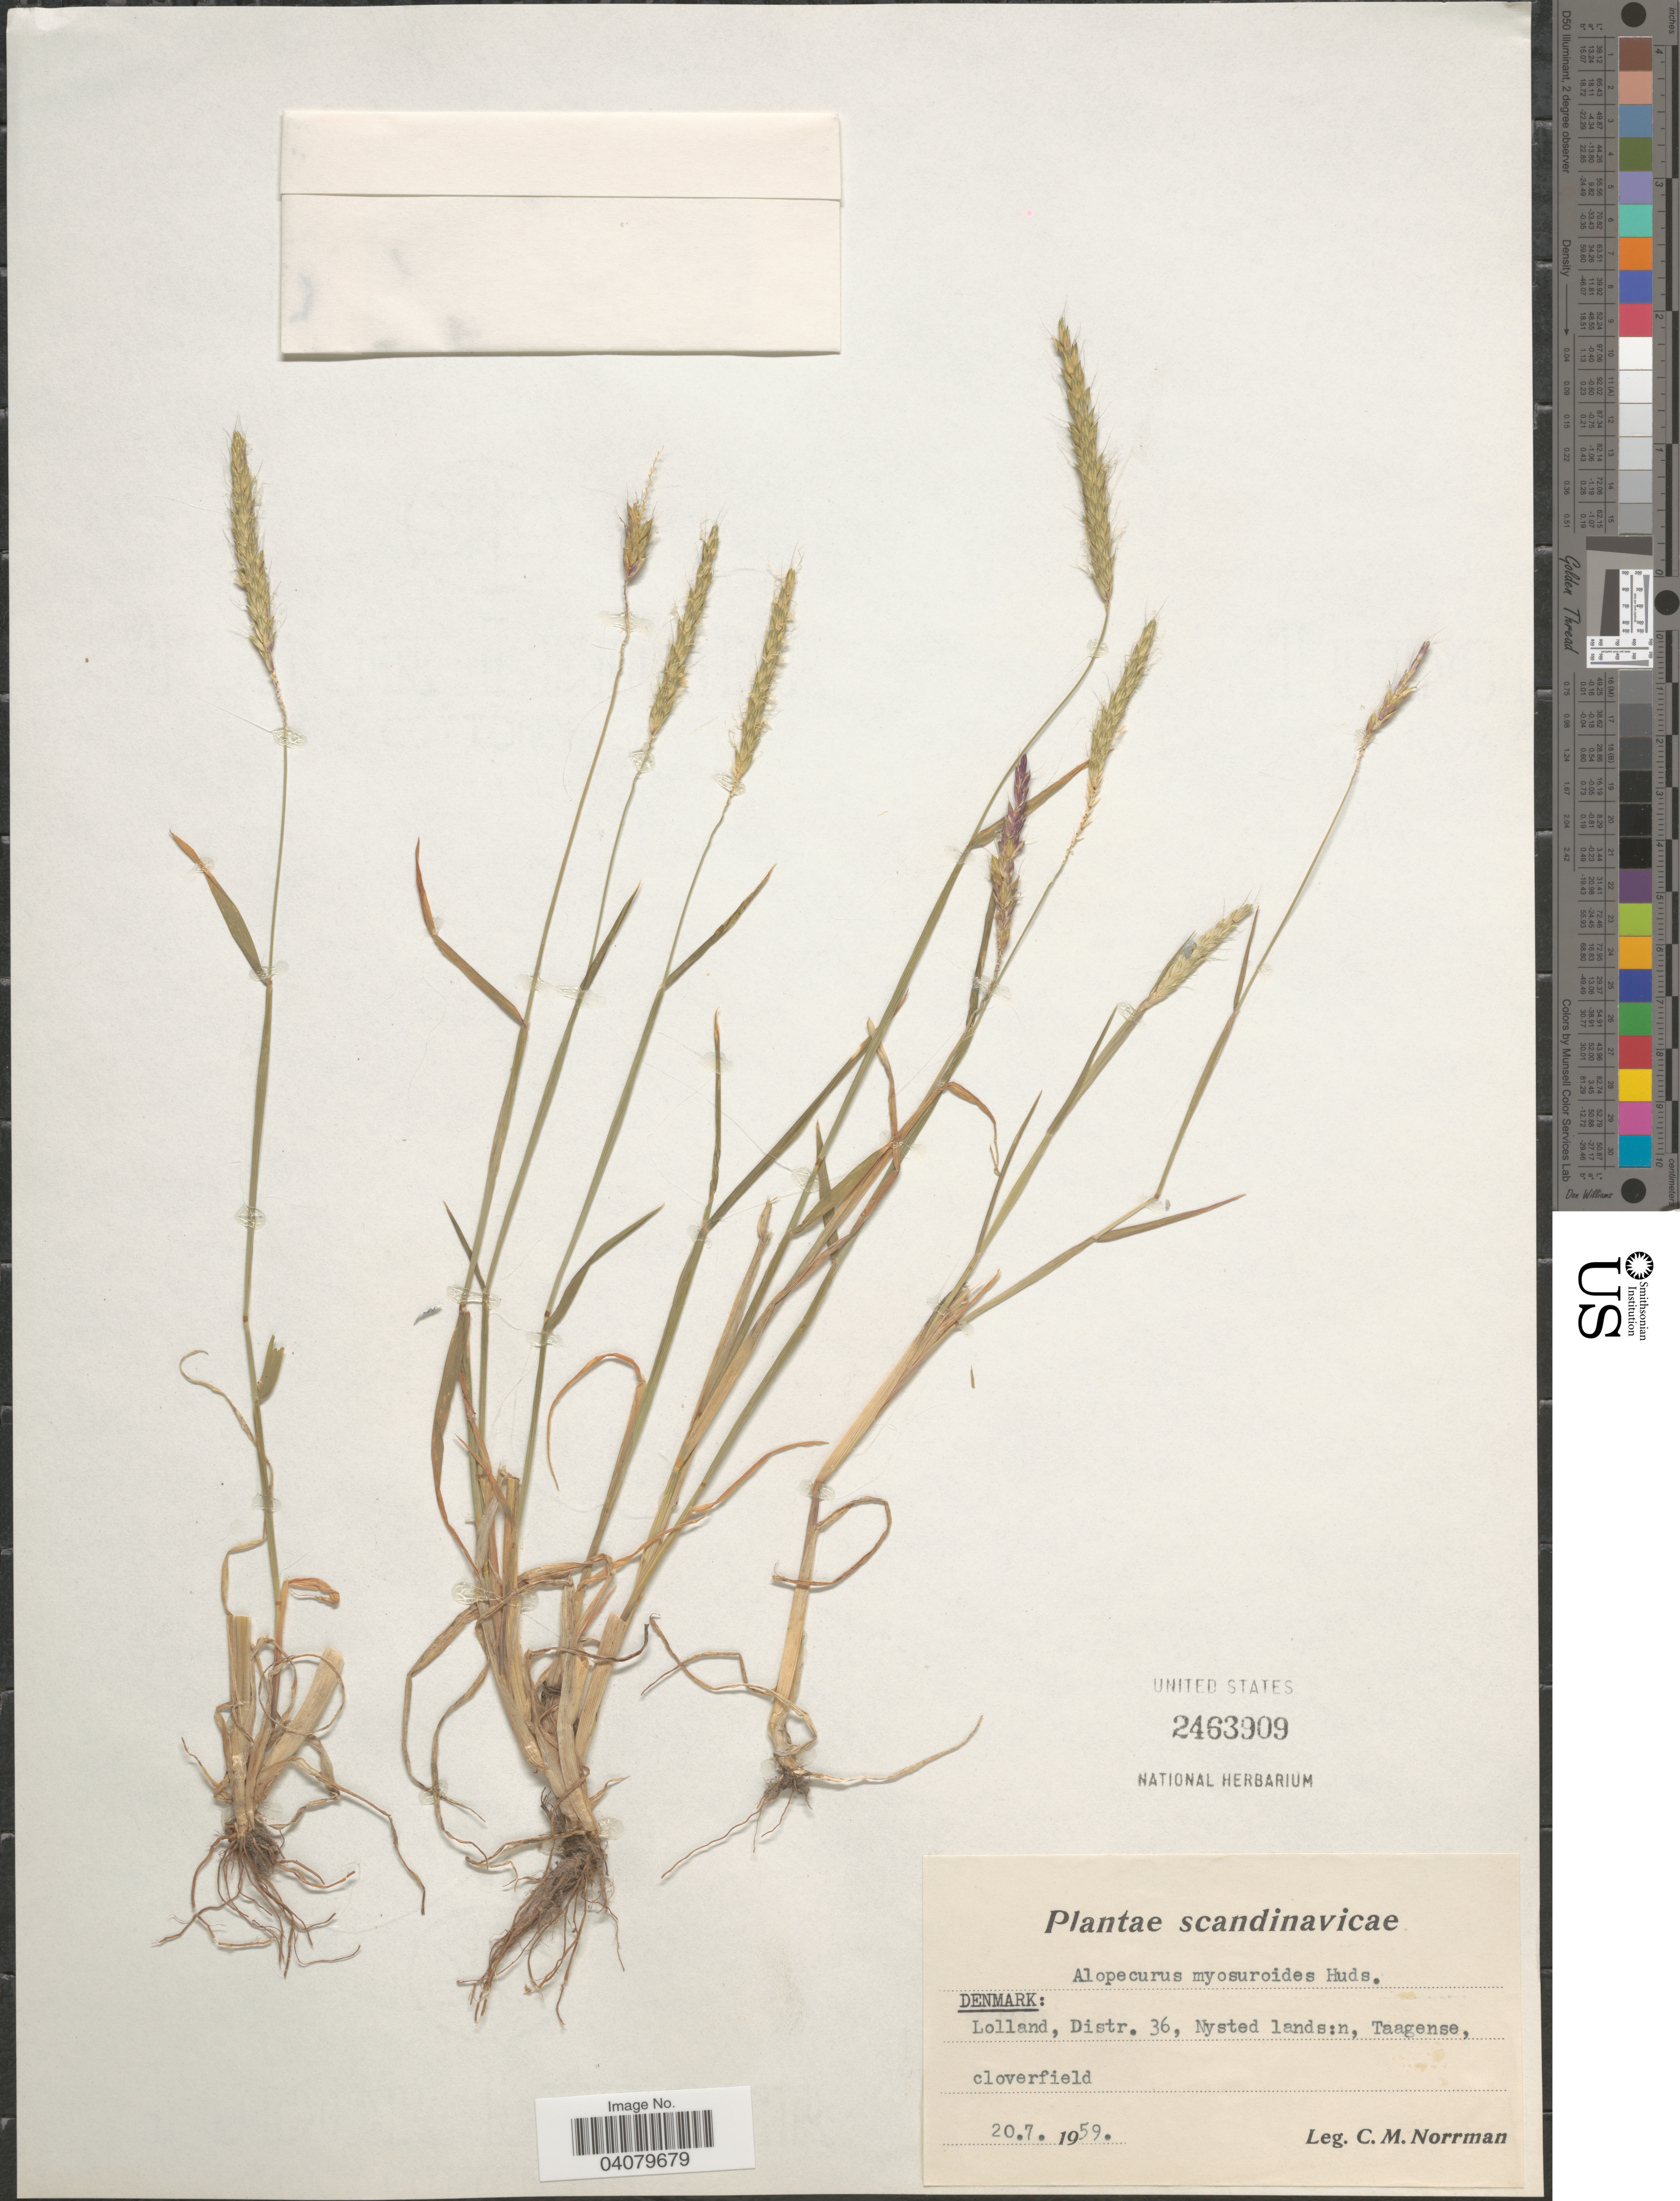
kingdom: Plantae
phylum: Tracheophyta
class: Liliopsida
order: Poales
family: Poaceae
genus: Alopecurus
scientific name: Alopecurus myosuroides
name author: Huds.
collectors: C. Norrman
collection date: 1959-07-20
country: Denmark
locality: Scandinavicae. Lolland, Distr. 36, Nysted lands:n, Taagense, cloverfield.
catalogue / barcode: US 2463909